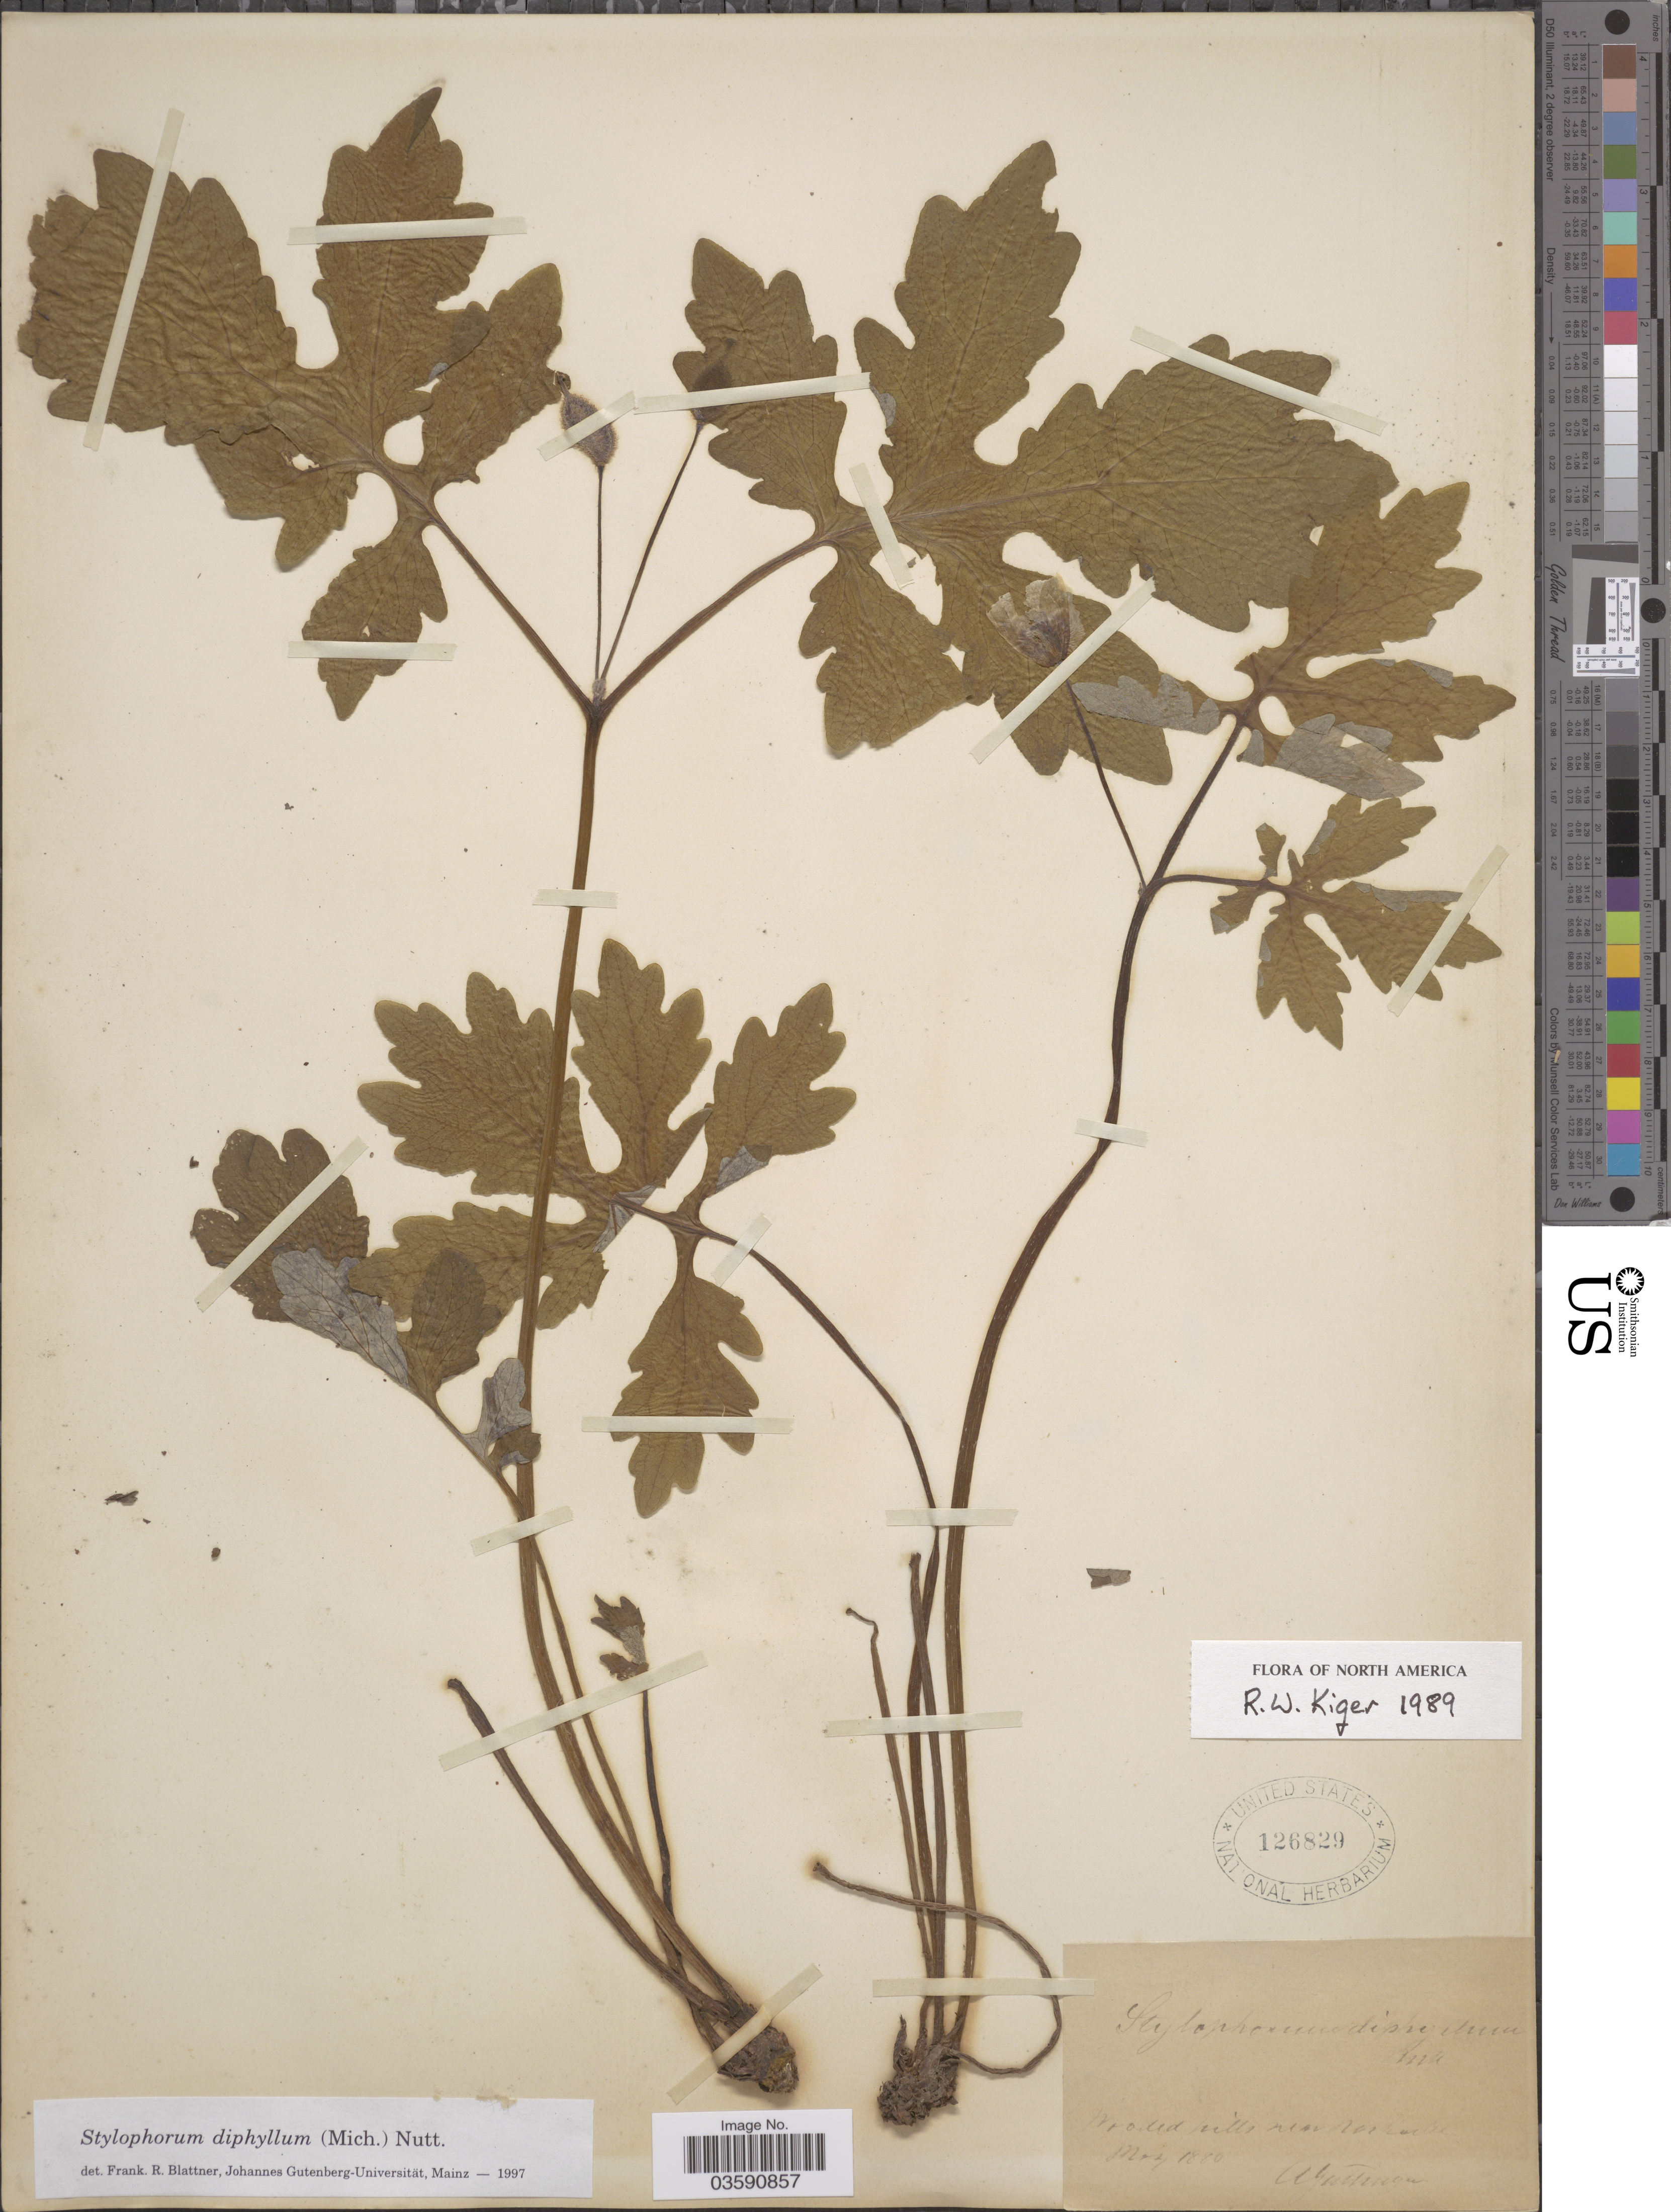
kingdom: Plantae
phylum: Tracheophyta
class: Magnoliopsida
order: Ranunculales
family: Papaveraceae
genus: Stylophorum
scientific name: Stylophorum diphyllum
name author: (Michx.) Nutt.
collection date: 1880-05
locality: Wooded hills near Norhocter [interpreted].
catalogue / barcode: US 126829